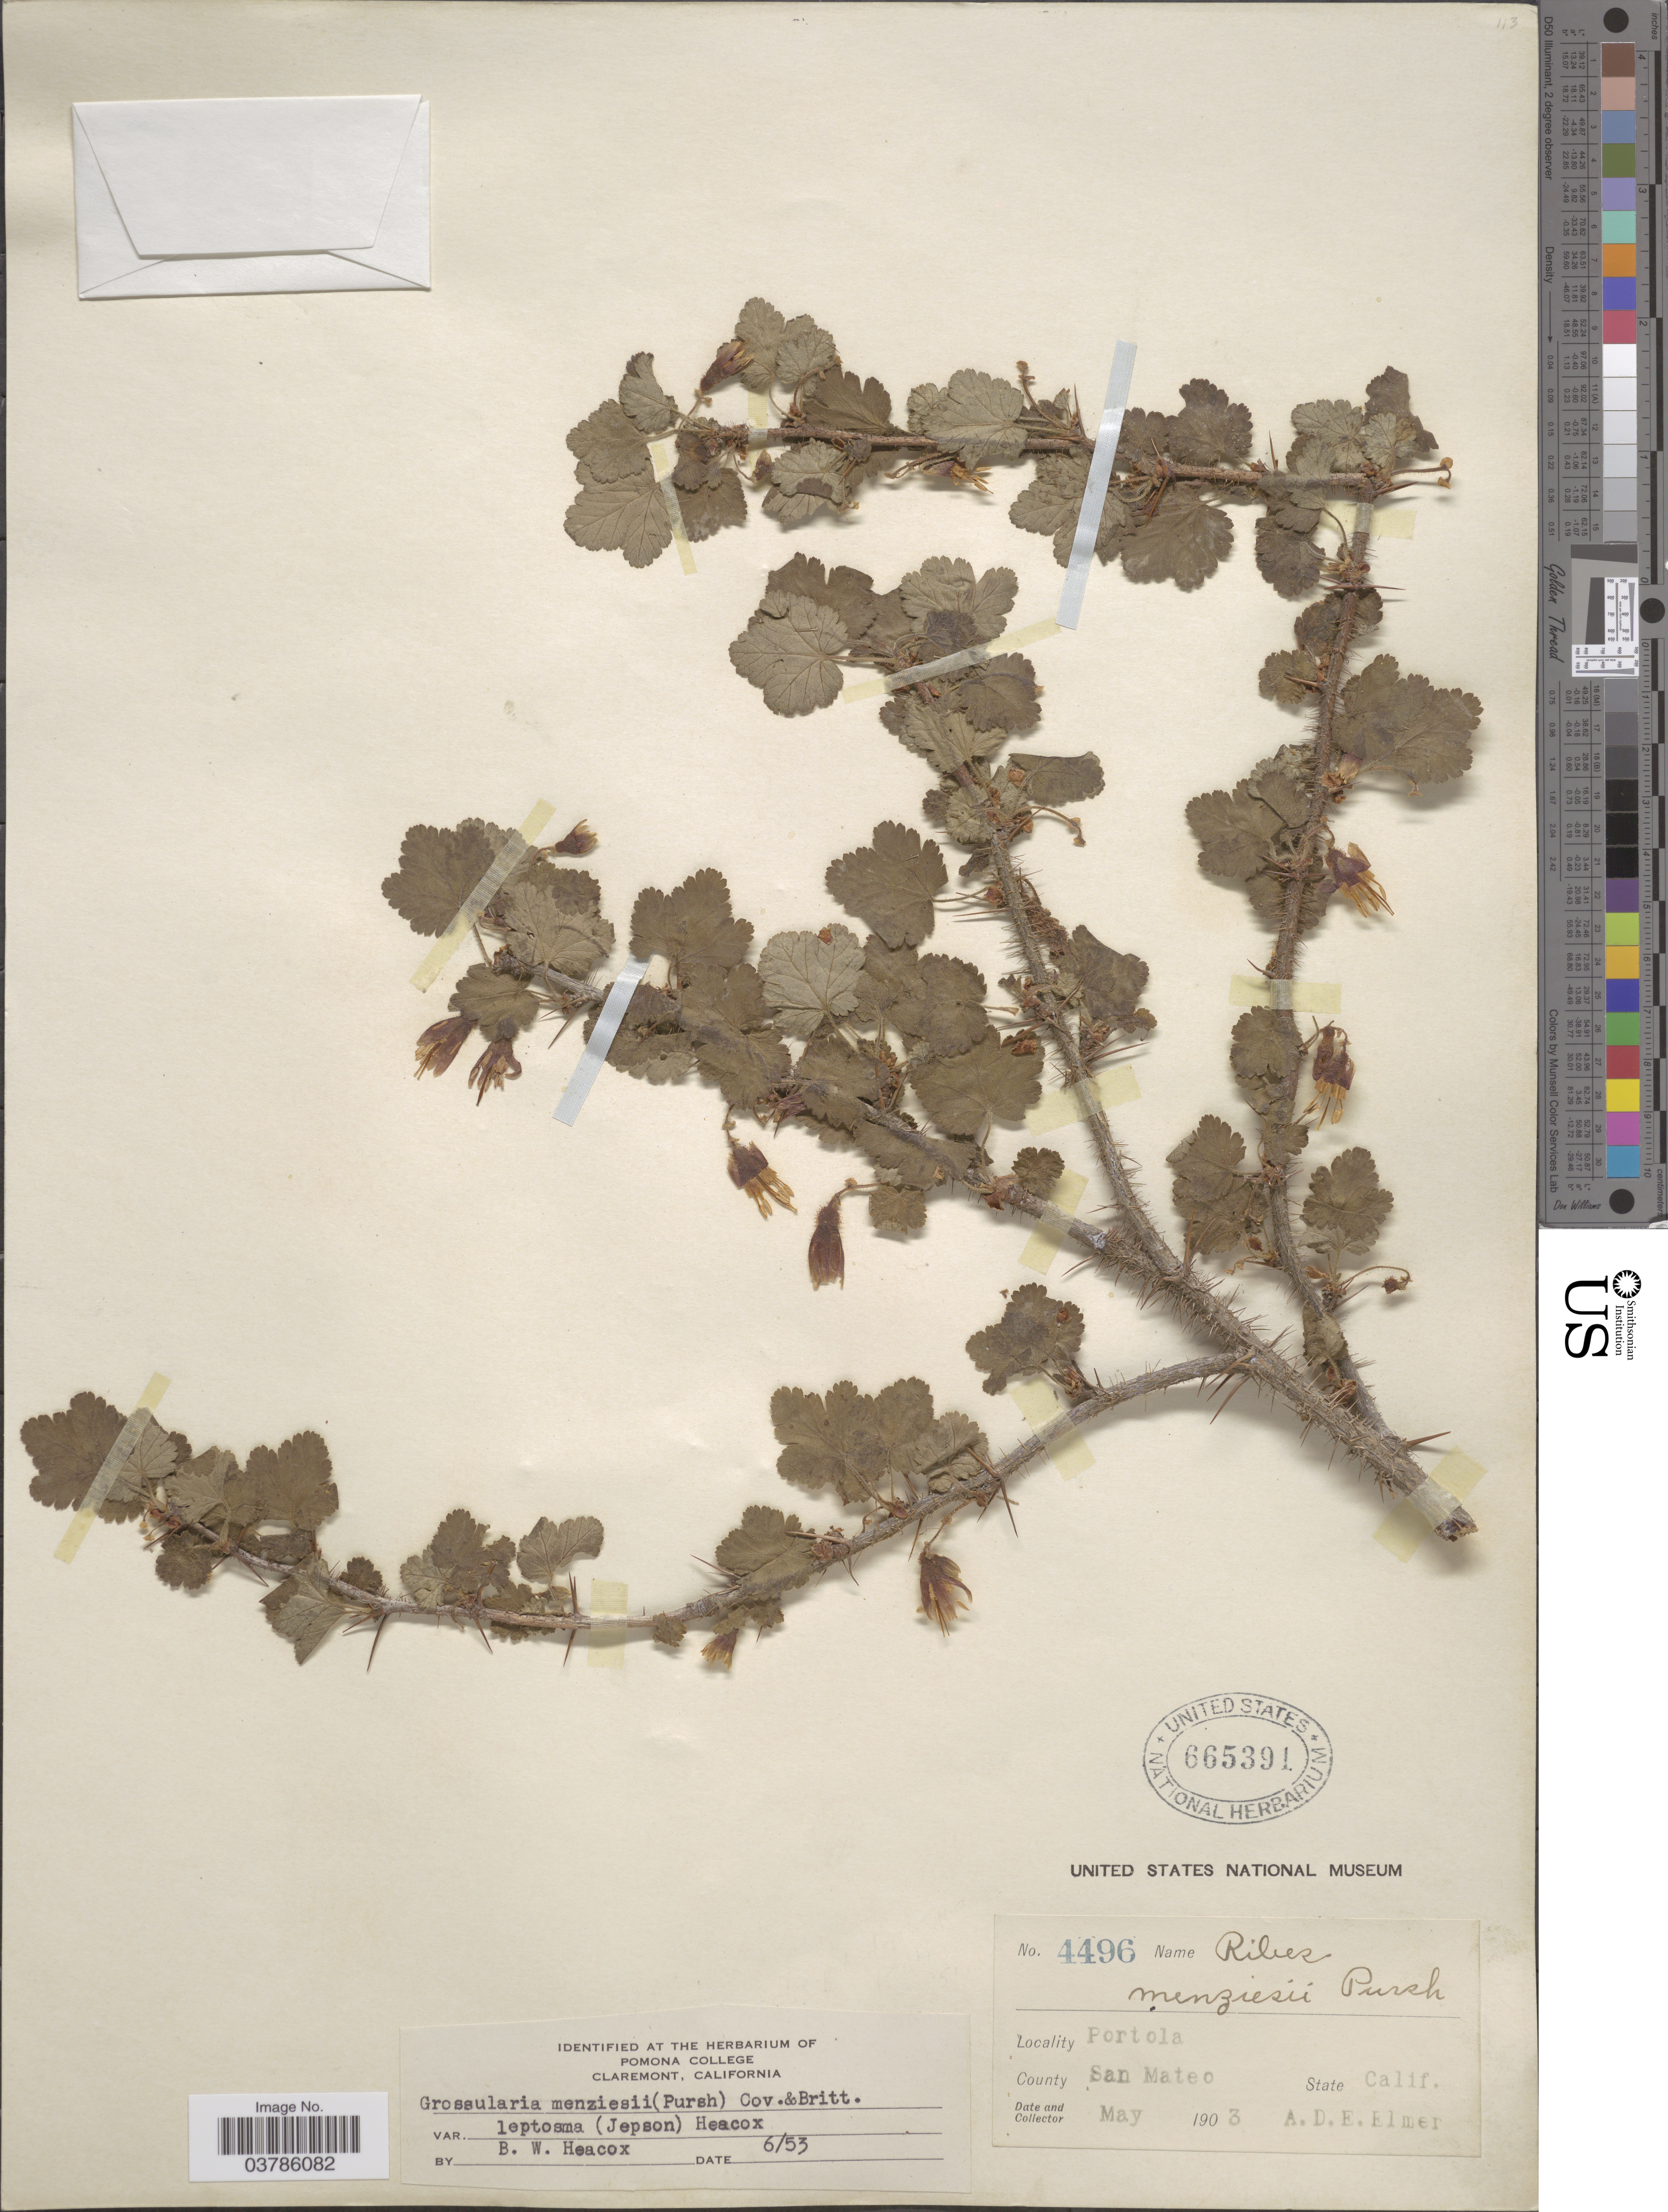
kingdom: Plantae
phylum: Tracheophyta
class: Magnoliopsida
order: Saxifragales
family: Grossulariaceae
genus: Ribes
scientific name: Ribes menziesii var. leptosum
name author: (Coville) Jeps.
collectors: A. D. E. Elmer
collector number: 4496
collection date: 1903-05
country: United States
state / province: California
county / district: San Mateo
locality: Portola. County San Mateo.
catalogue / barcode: US 665391